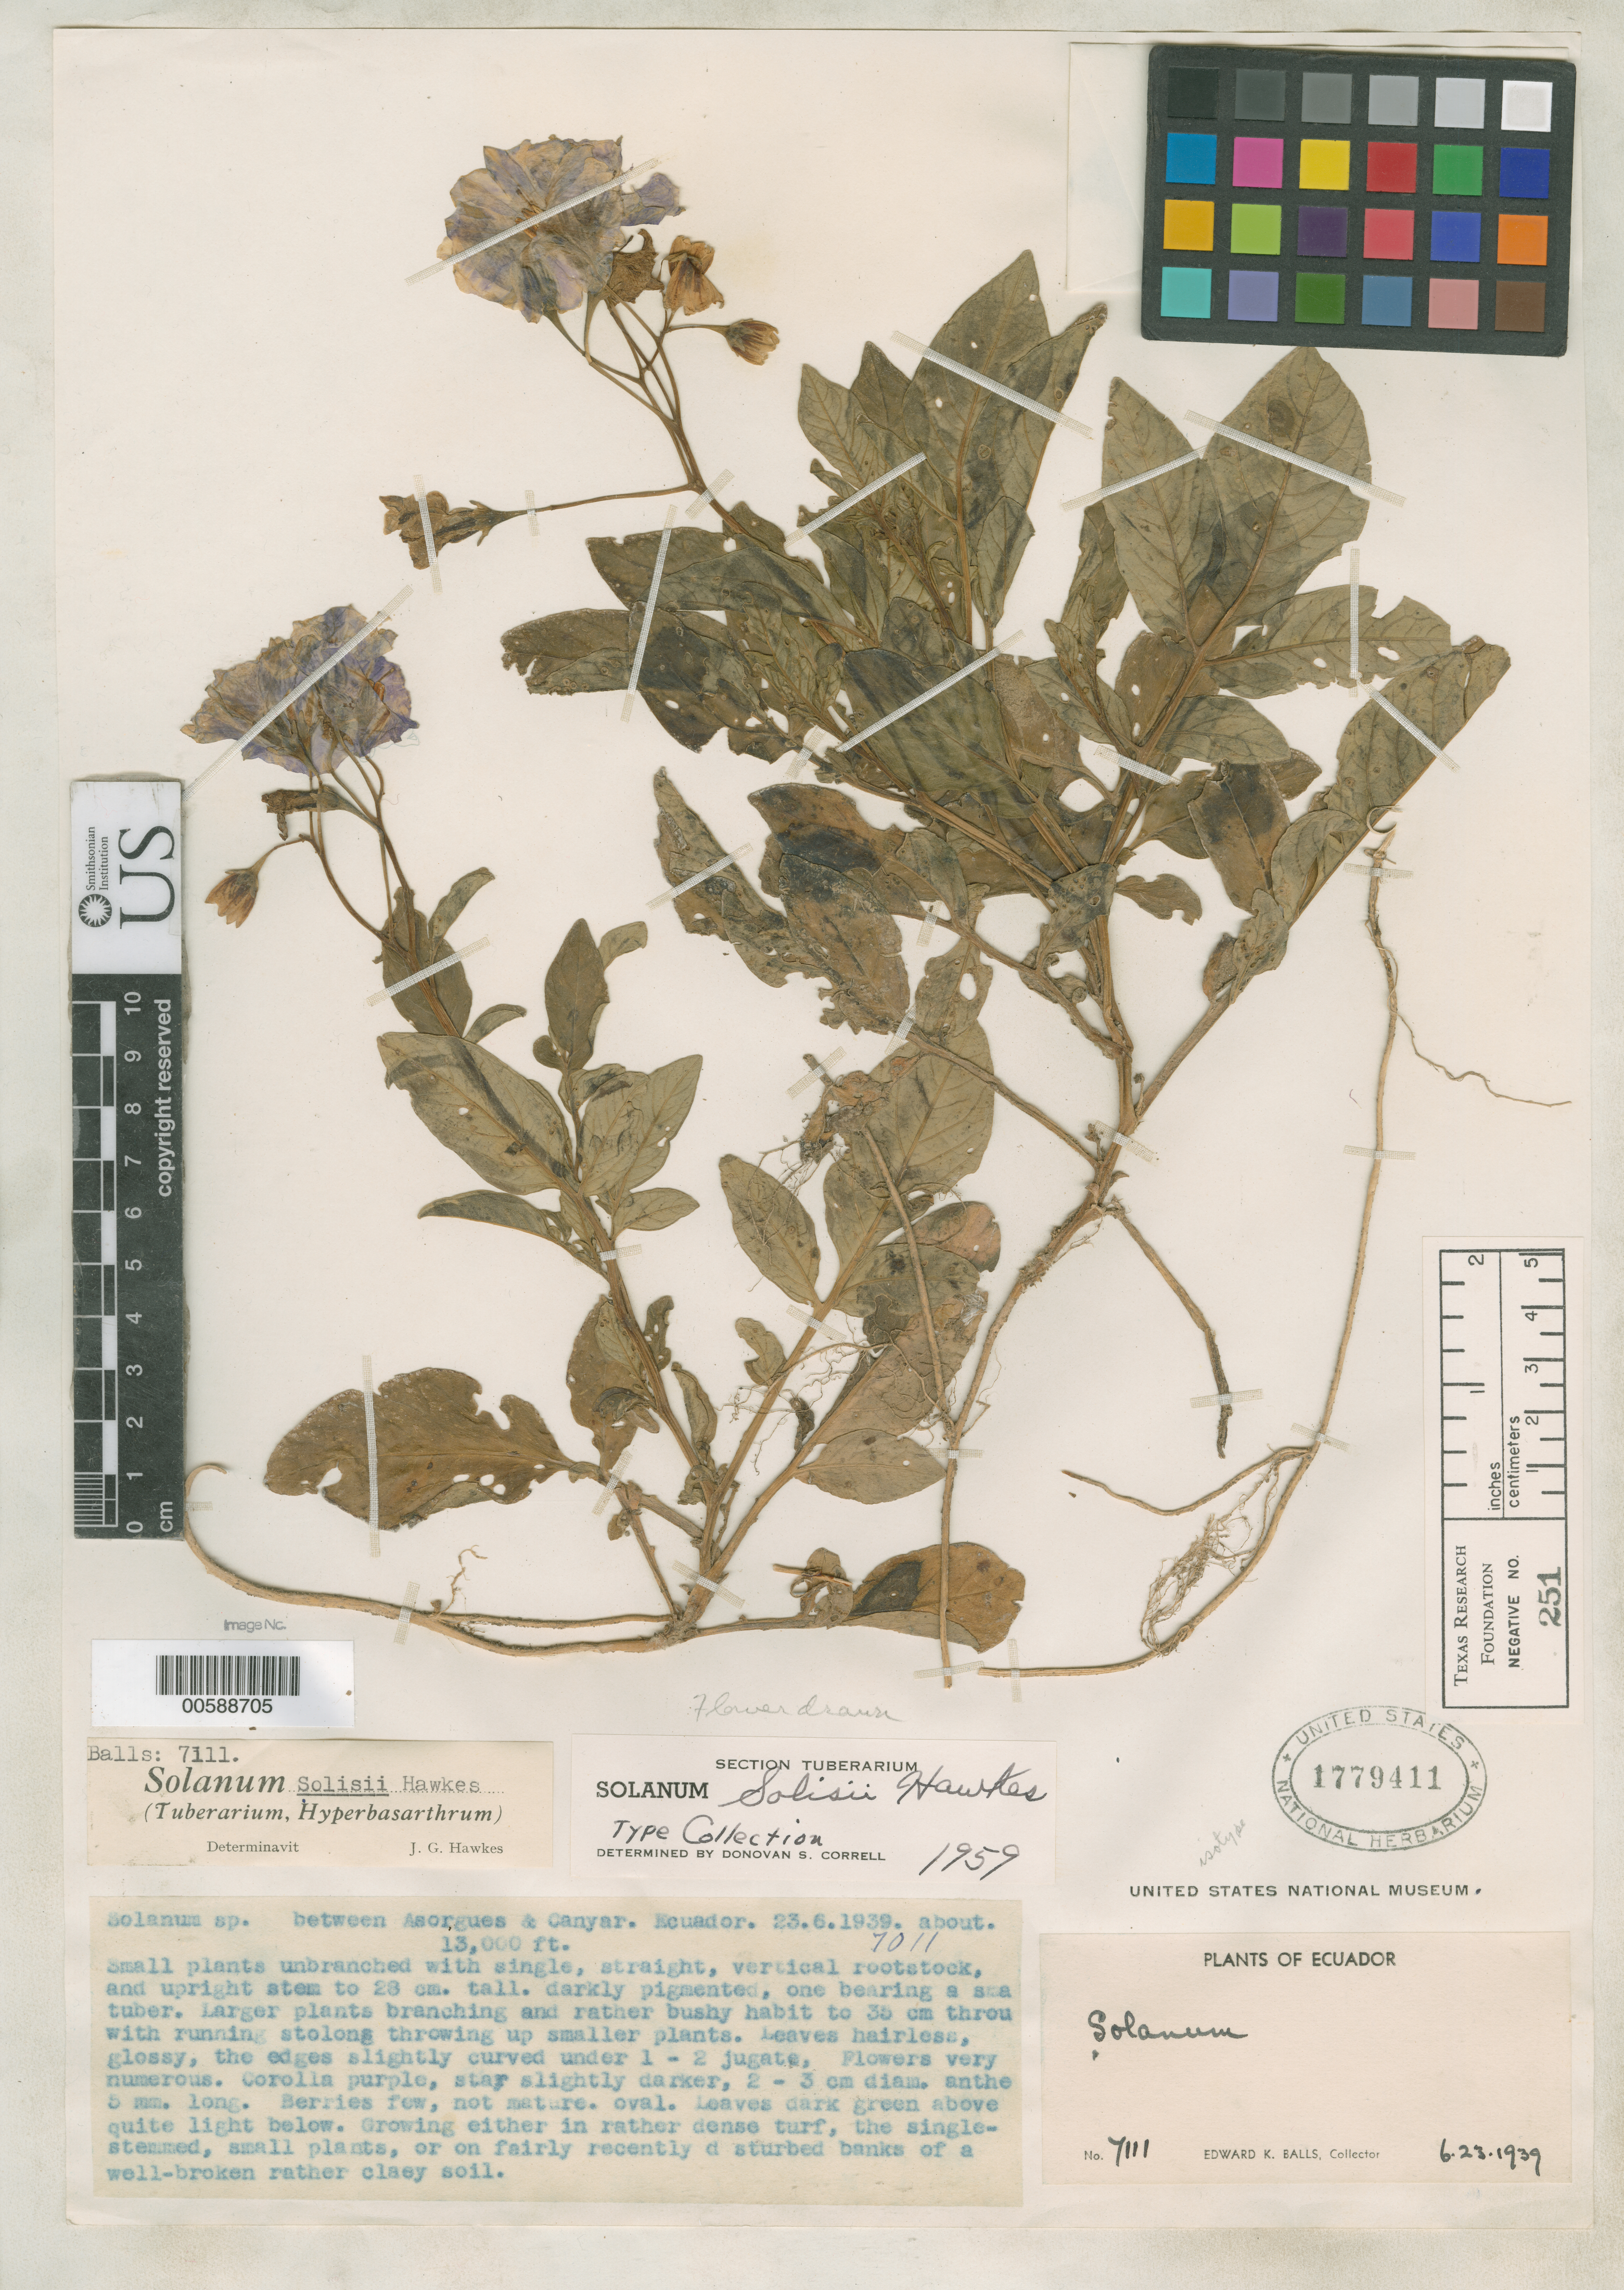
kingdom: Plantae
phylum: Tracheophyta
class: Magnoliopsida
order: Solanales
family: Solanaceae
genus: Solanum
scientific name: Solanum solisii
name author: Hawkes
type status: Isotype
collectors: E. K. Balls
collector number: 7111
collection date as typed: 23 Jun 1939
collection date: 1939-06-23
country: Ecuador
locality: Between Asorgues & Canyar.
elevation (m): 3962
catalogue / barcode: US 1779411